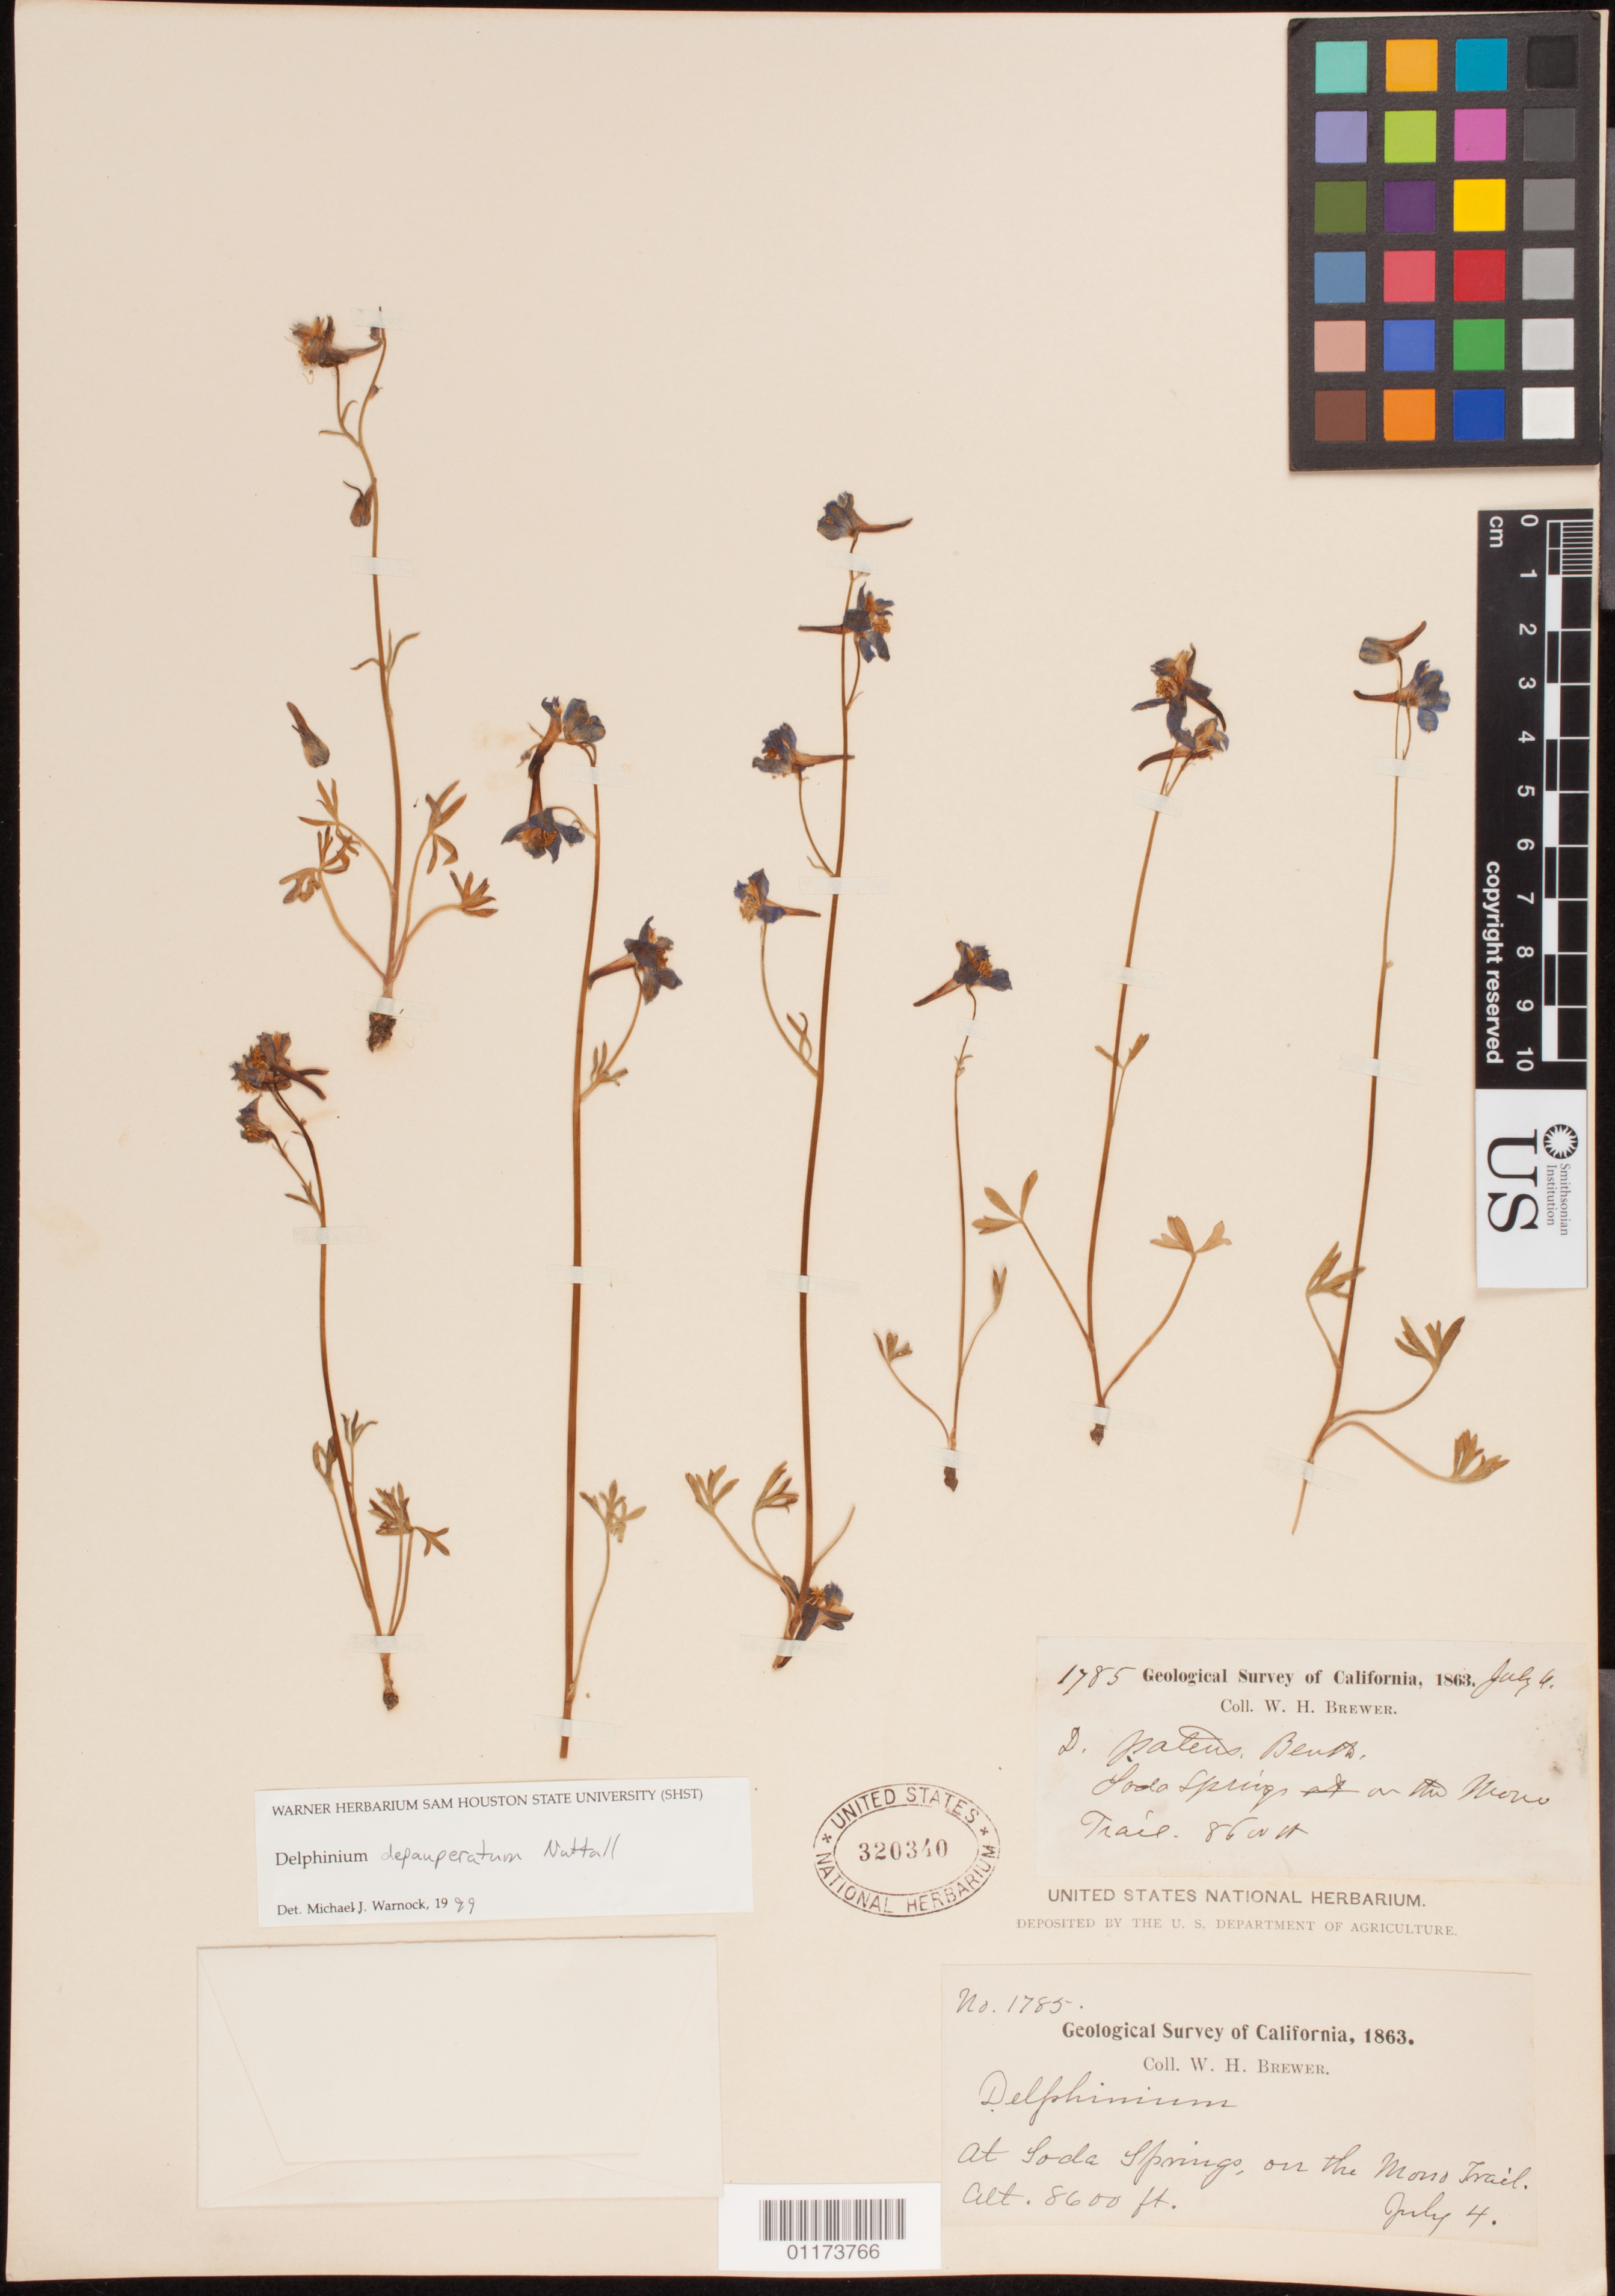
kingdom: Plantae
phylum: Tracheophyta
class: Magnoliopsida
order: Ranunculales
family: Ranunculaceae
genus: Delphinium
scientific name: Delphinium depauperatum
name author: Nutt.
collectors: W. H. Brewer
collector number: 1785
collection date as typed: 04 Jul 1863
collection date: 1863-07-04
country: United States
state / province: California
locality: At Soda Springs, on the Mono Trail.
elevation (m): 2621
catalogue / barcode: US 320340